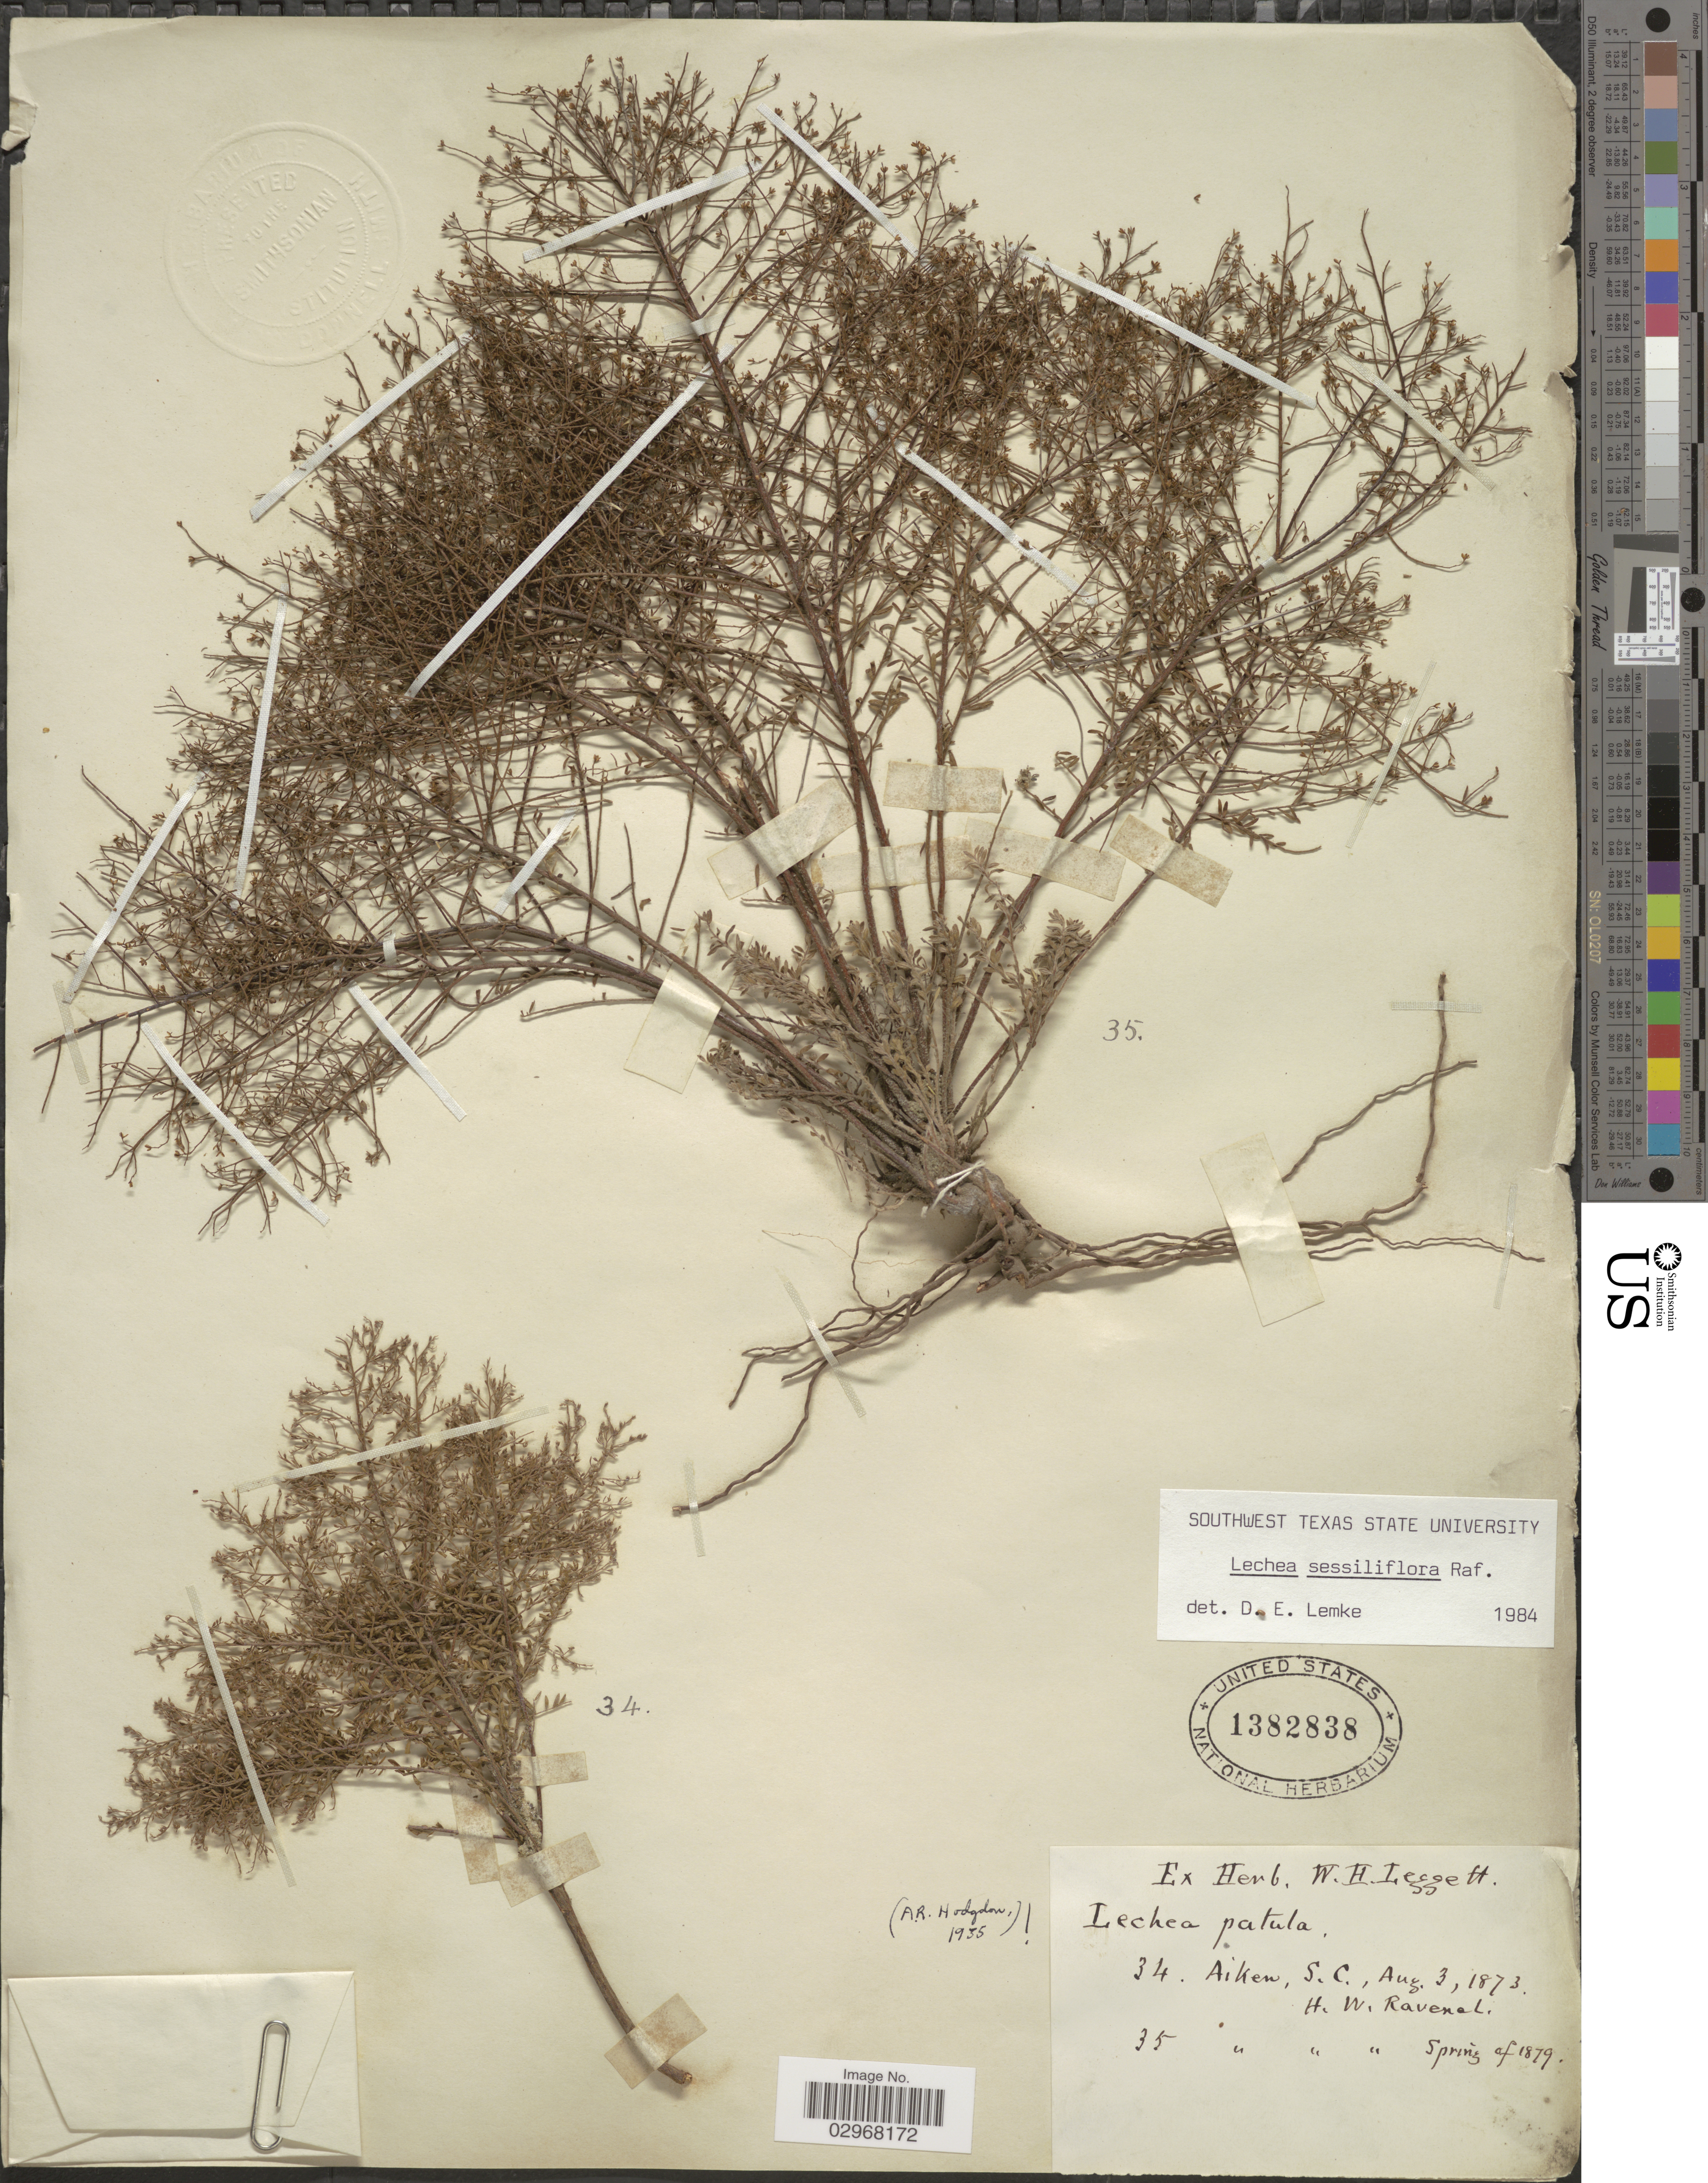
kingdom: Plantae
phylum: Tracheophyta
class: Magnoliopsida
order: Malvales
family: Cistaceae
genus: Lechea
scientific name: Lechea sessiliflora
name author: Raf.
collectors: Ex herb. W. H. Leggett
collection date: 1873-08-03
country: United States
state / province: South Carolina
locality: Aiken, S.C. H. W. Ravenal.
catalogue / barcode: US 1382838